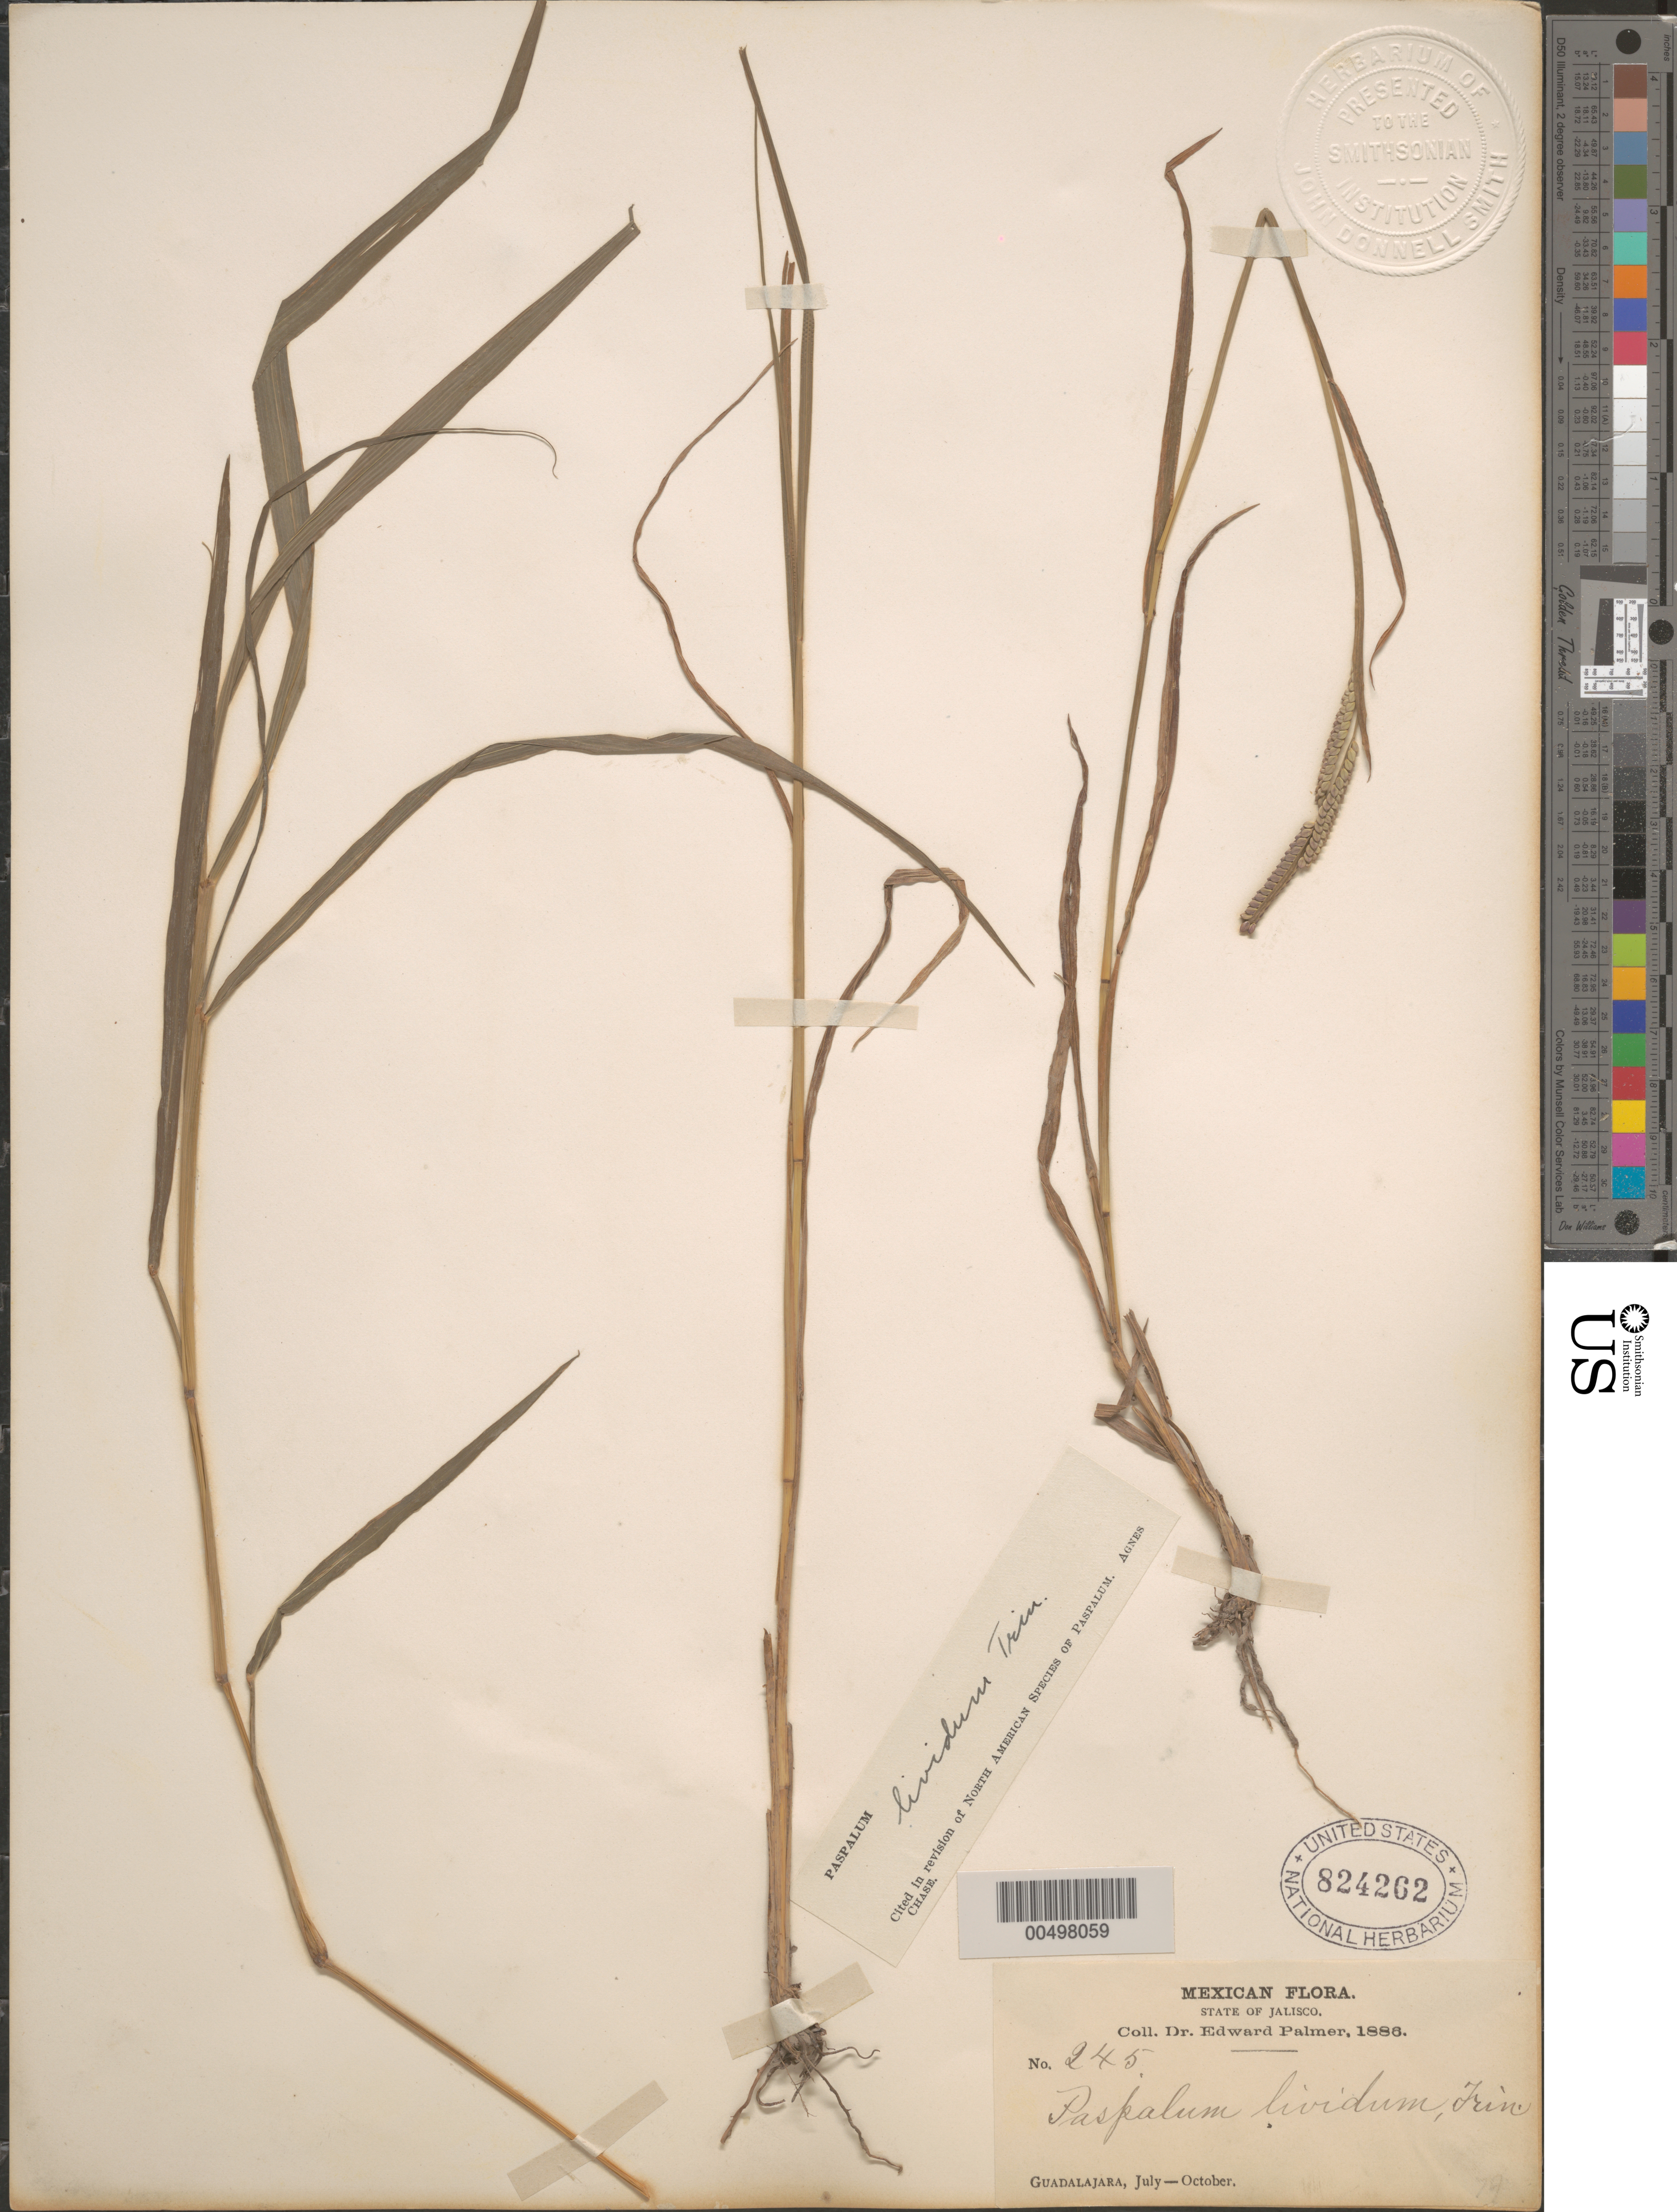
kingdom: Plantae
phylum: Tracheophyta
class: Liliopsida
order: Poales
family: Poaceae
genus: Paspalum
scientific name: Paspalum lividum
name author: Trin. in Schltdl.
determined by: Chase, [M.] Agnes, (US)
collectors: E. Palmer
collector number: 245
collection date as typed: Jul 1886 to Oct 1886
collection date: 1886-07/1886-10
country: Mexico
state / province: Jalisco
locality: Guadalajara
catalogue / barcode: US 824262